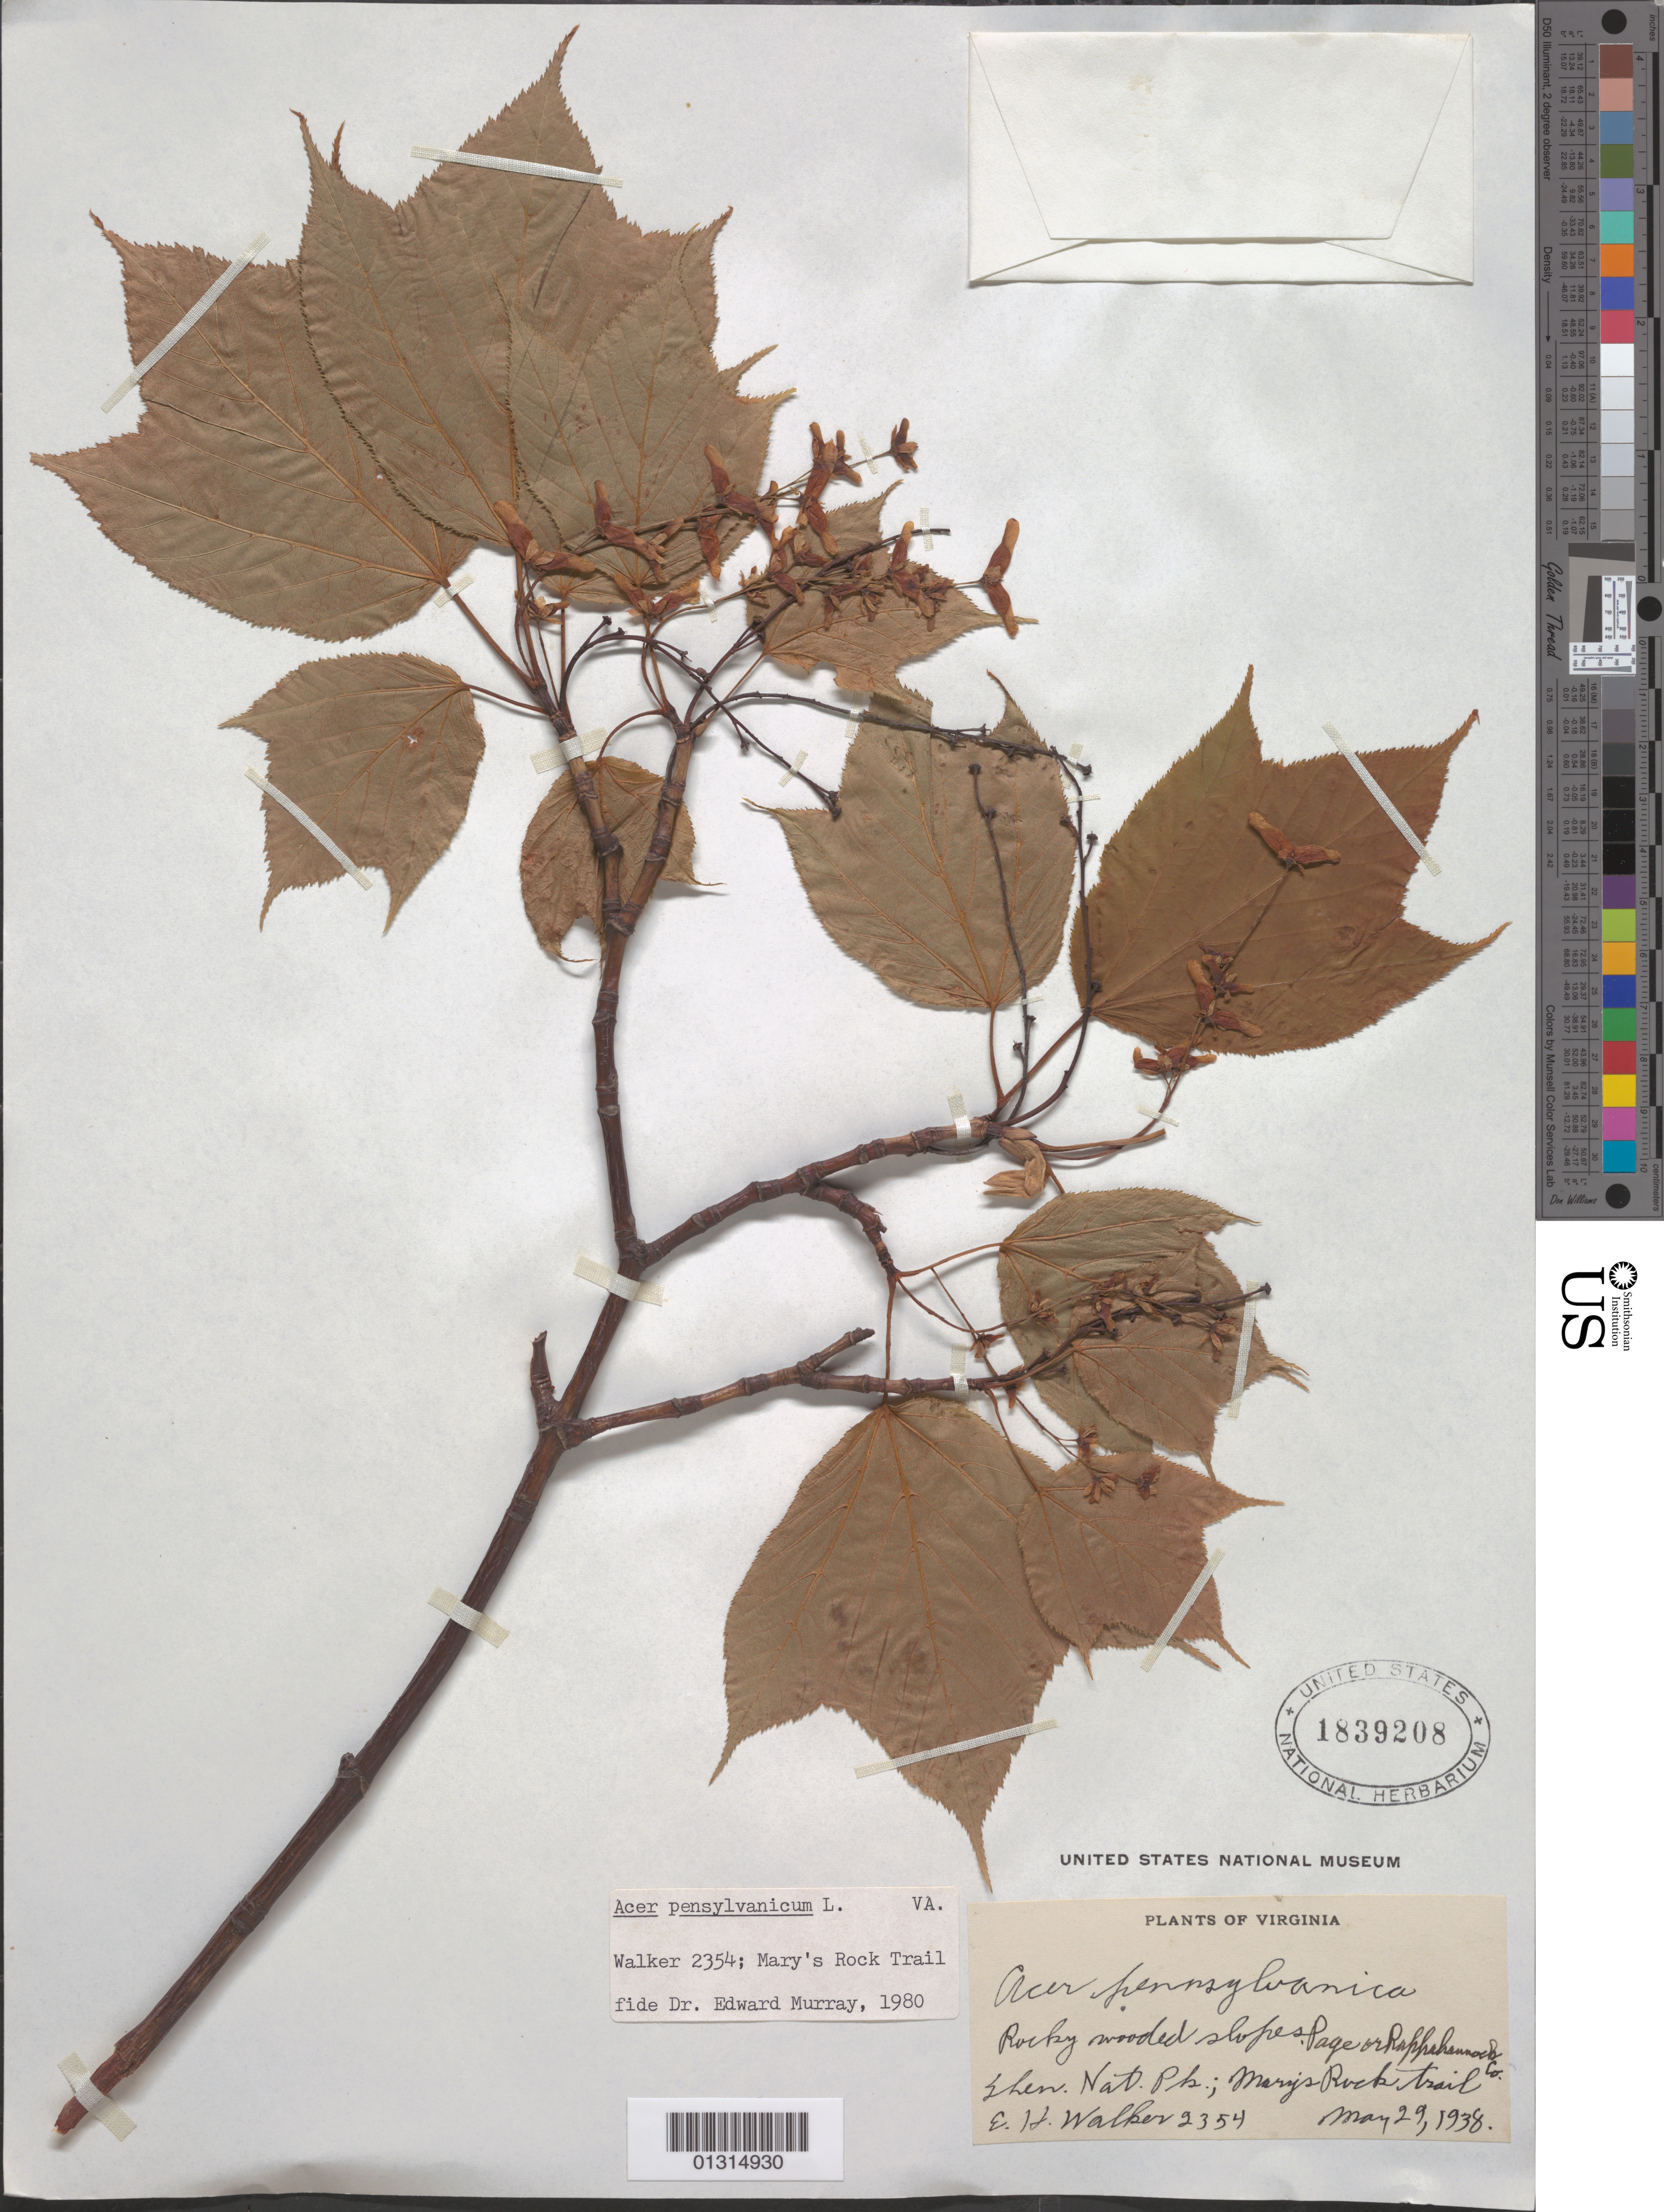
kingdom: Plantae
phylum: Tracheophyta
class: Magnoliopsida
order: Sapindales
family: Sapindaceae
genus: Acer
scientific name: Acer pensylvanicum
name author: L.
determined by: Murray, Edward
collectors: E. H. Walker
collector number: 2354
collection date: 1938-05-29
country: United States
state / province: Virginia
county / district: Page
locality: Page or Rappahannock County, Shenandoah National Park, Mary's Rock Trail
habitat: Rocky wooded slopes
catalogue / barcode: US 1839208